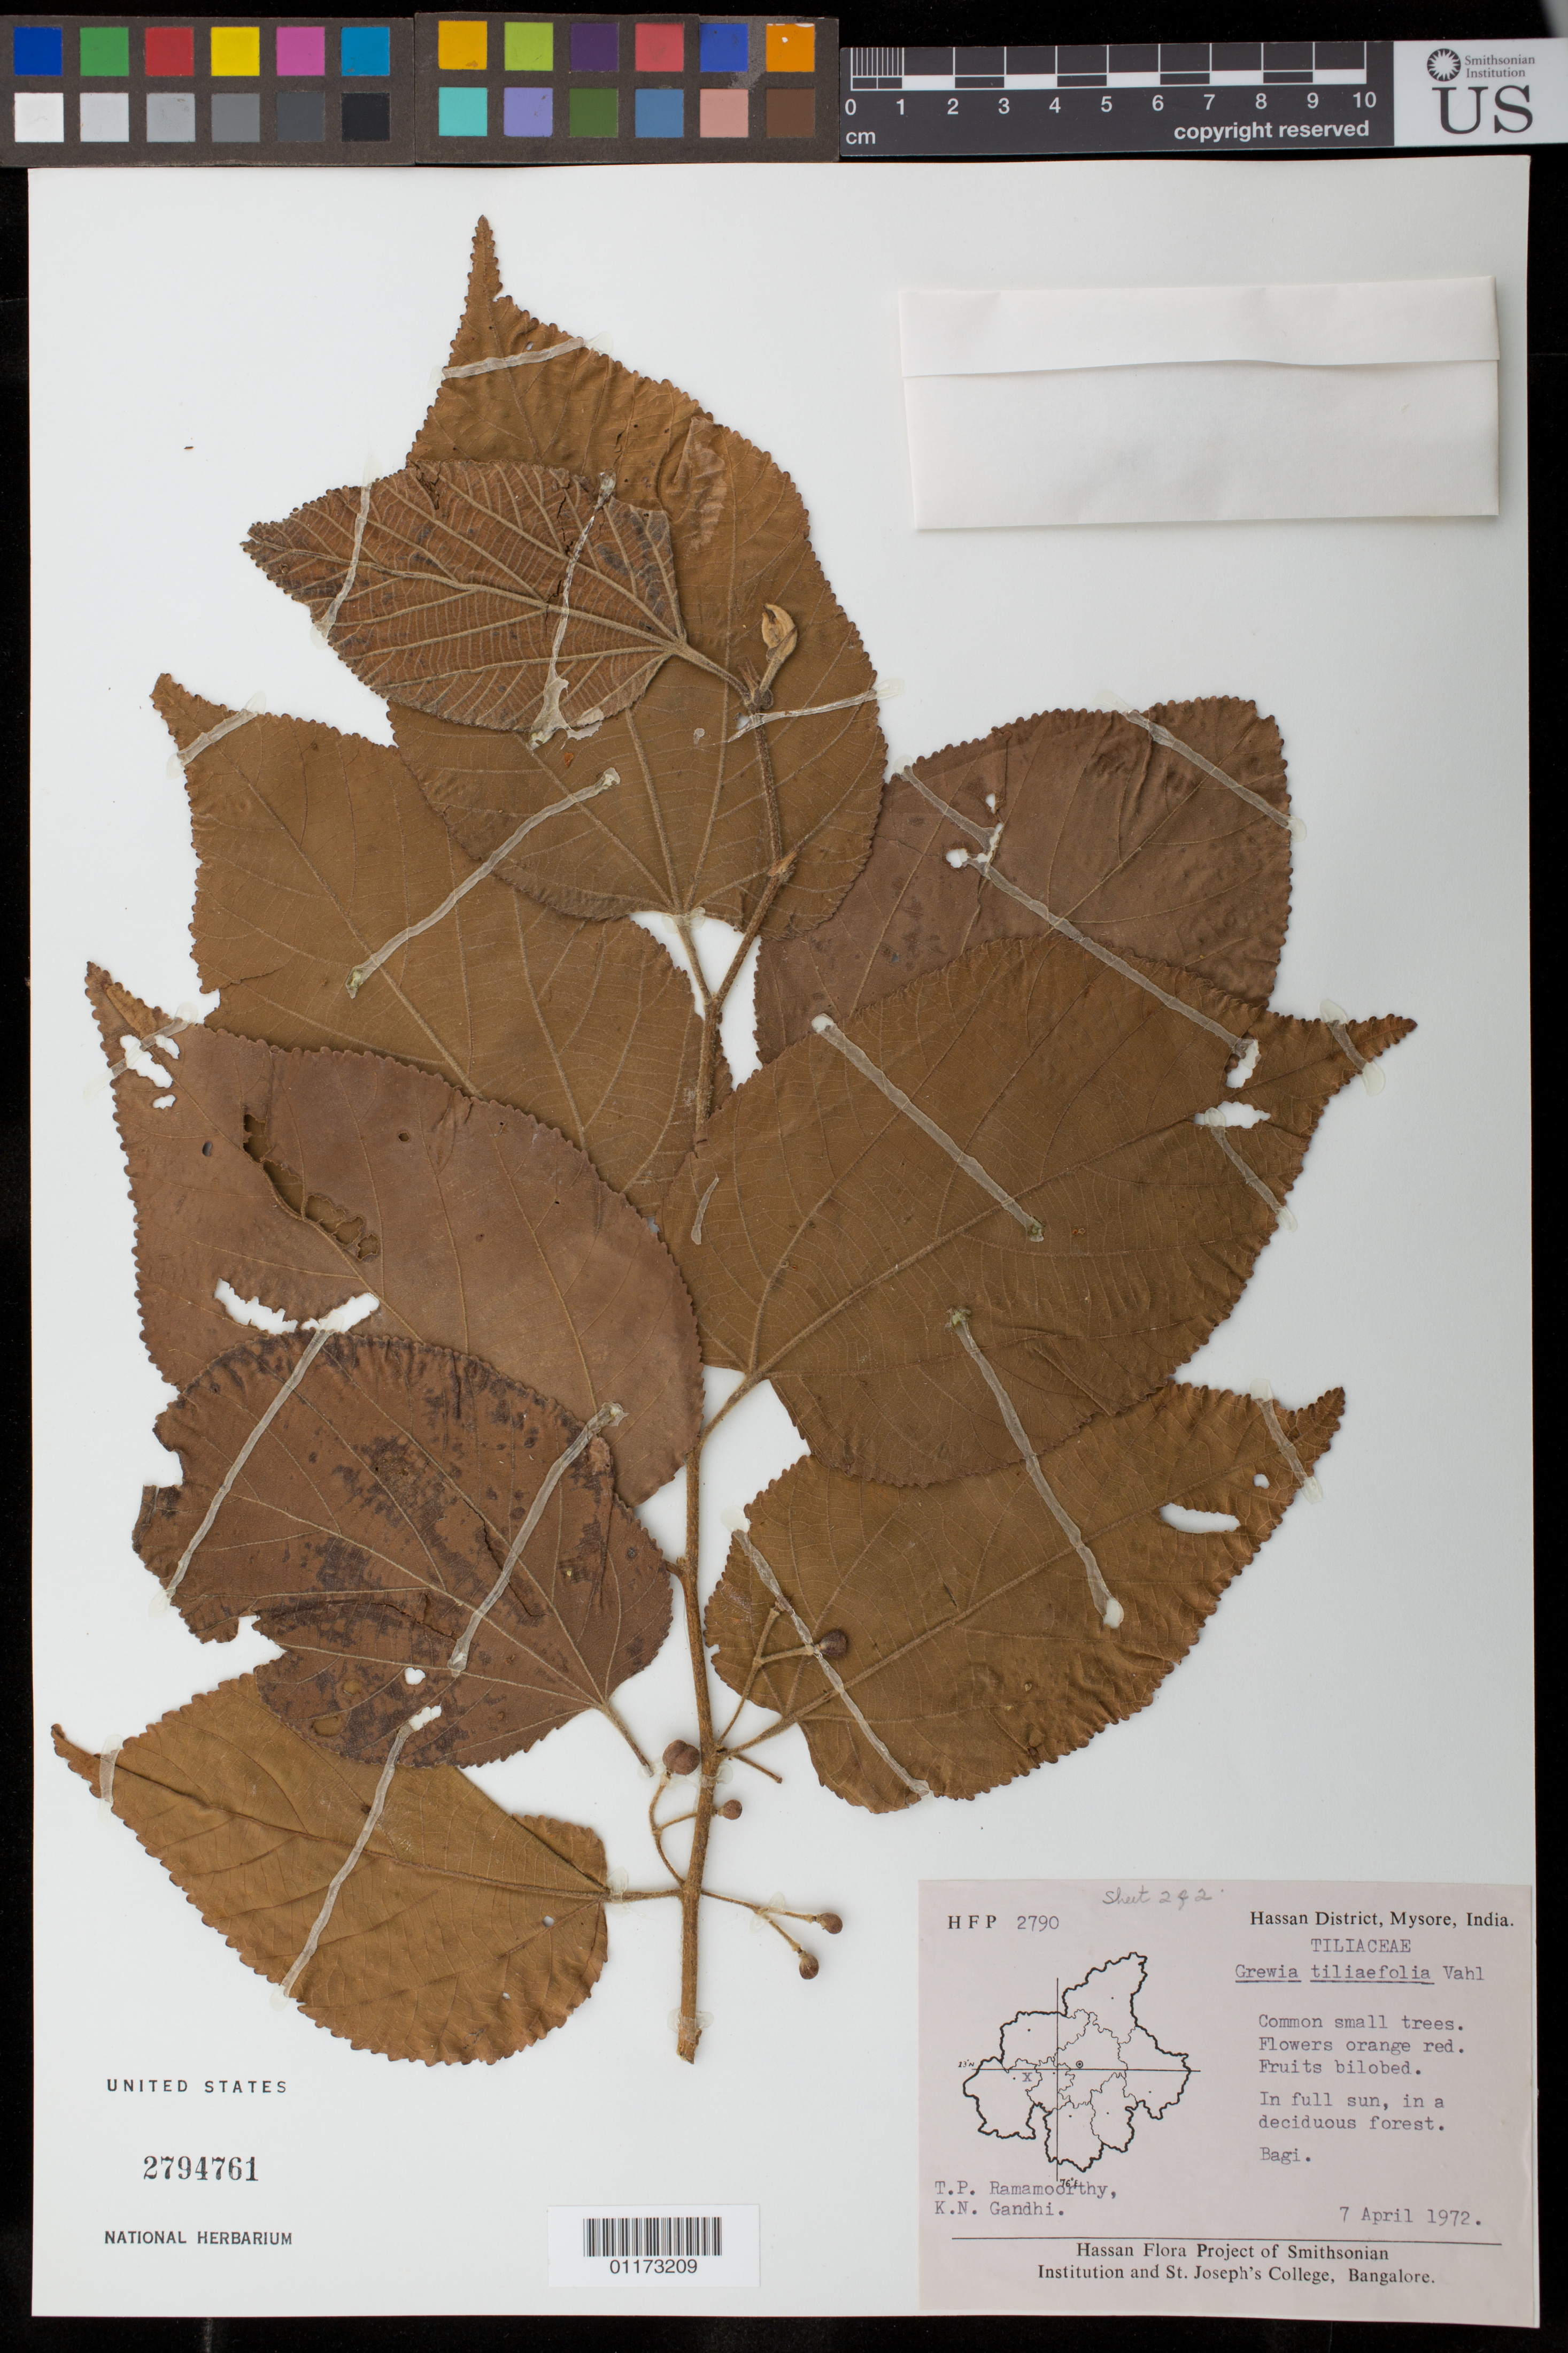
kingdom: Plantae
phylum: Tracheophyta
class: Magnoliopsida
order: Malvales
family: Malvaceae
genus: Grewia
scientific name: Grewia tiliifolia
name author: Vahl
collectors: T. P. Ramamoorthy & K. N. Gandhi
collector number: HFP 2790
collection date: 1972-04-07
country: India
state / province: Karnataka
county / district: Mysore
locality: Bagi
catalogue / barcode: US 2794761